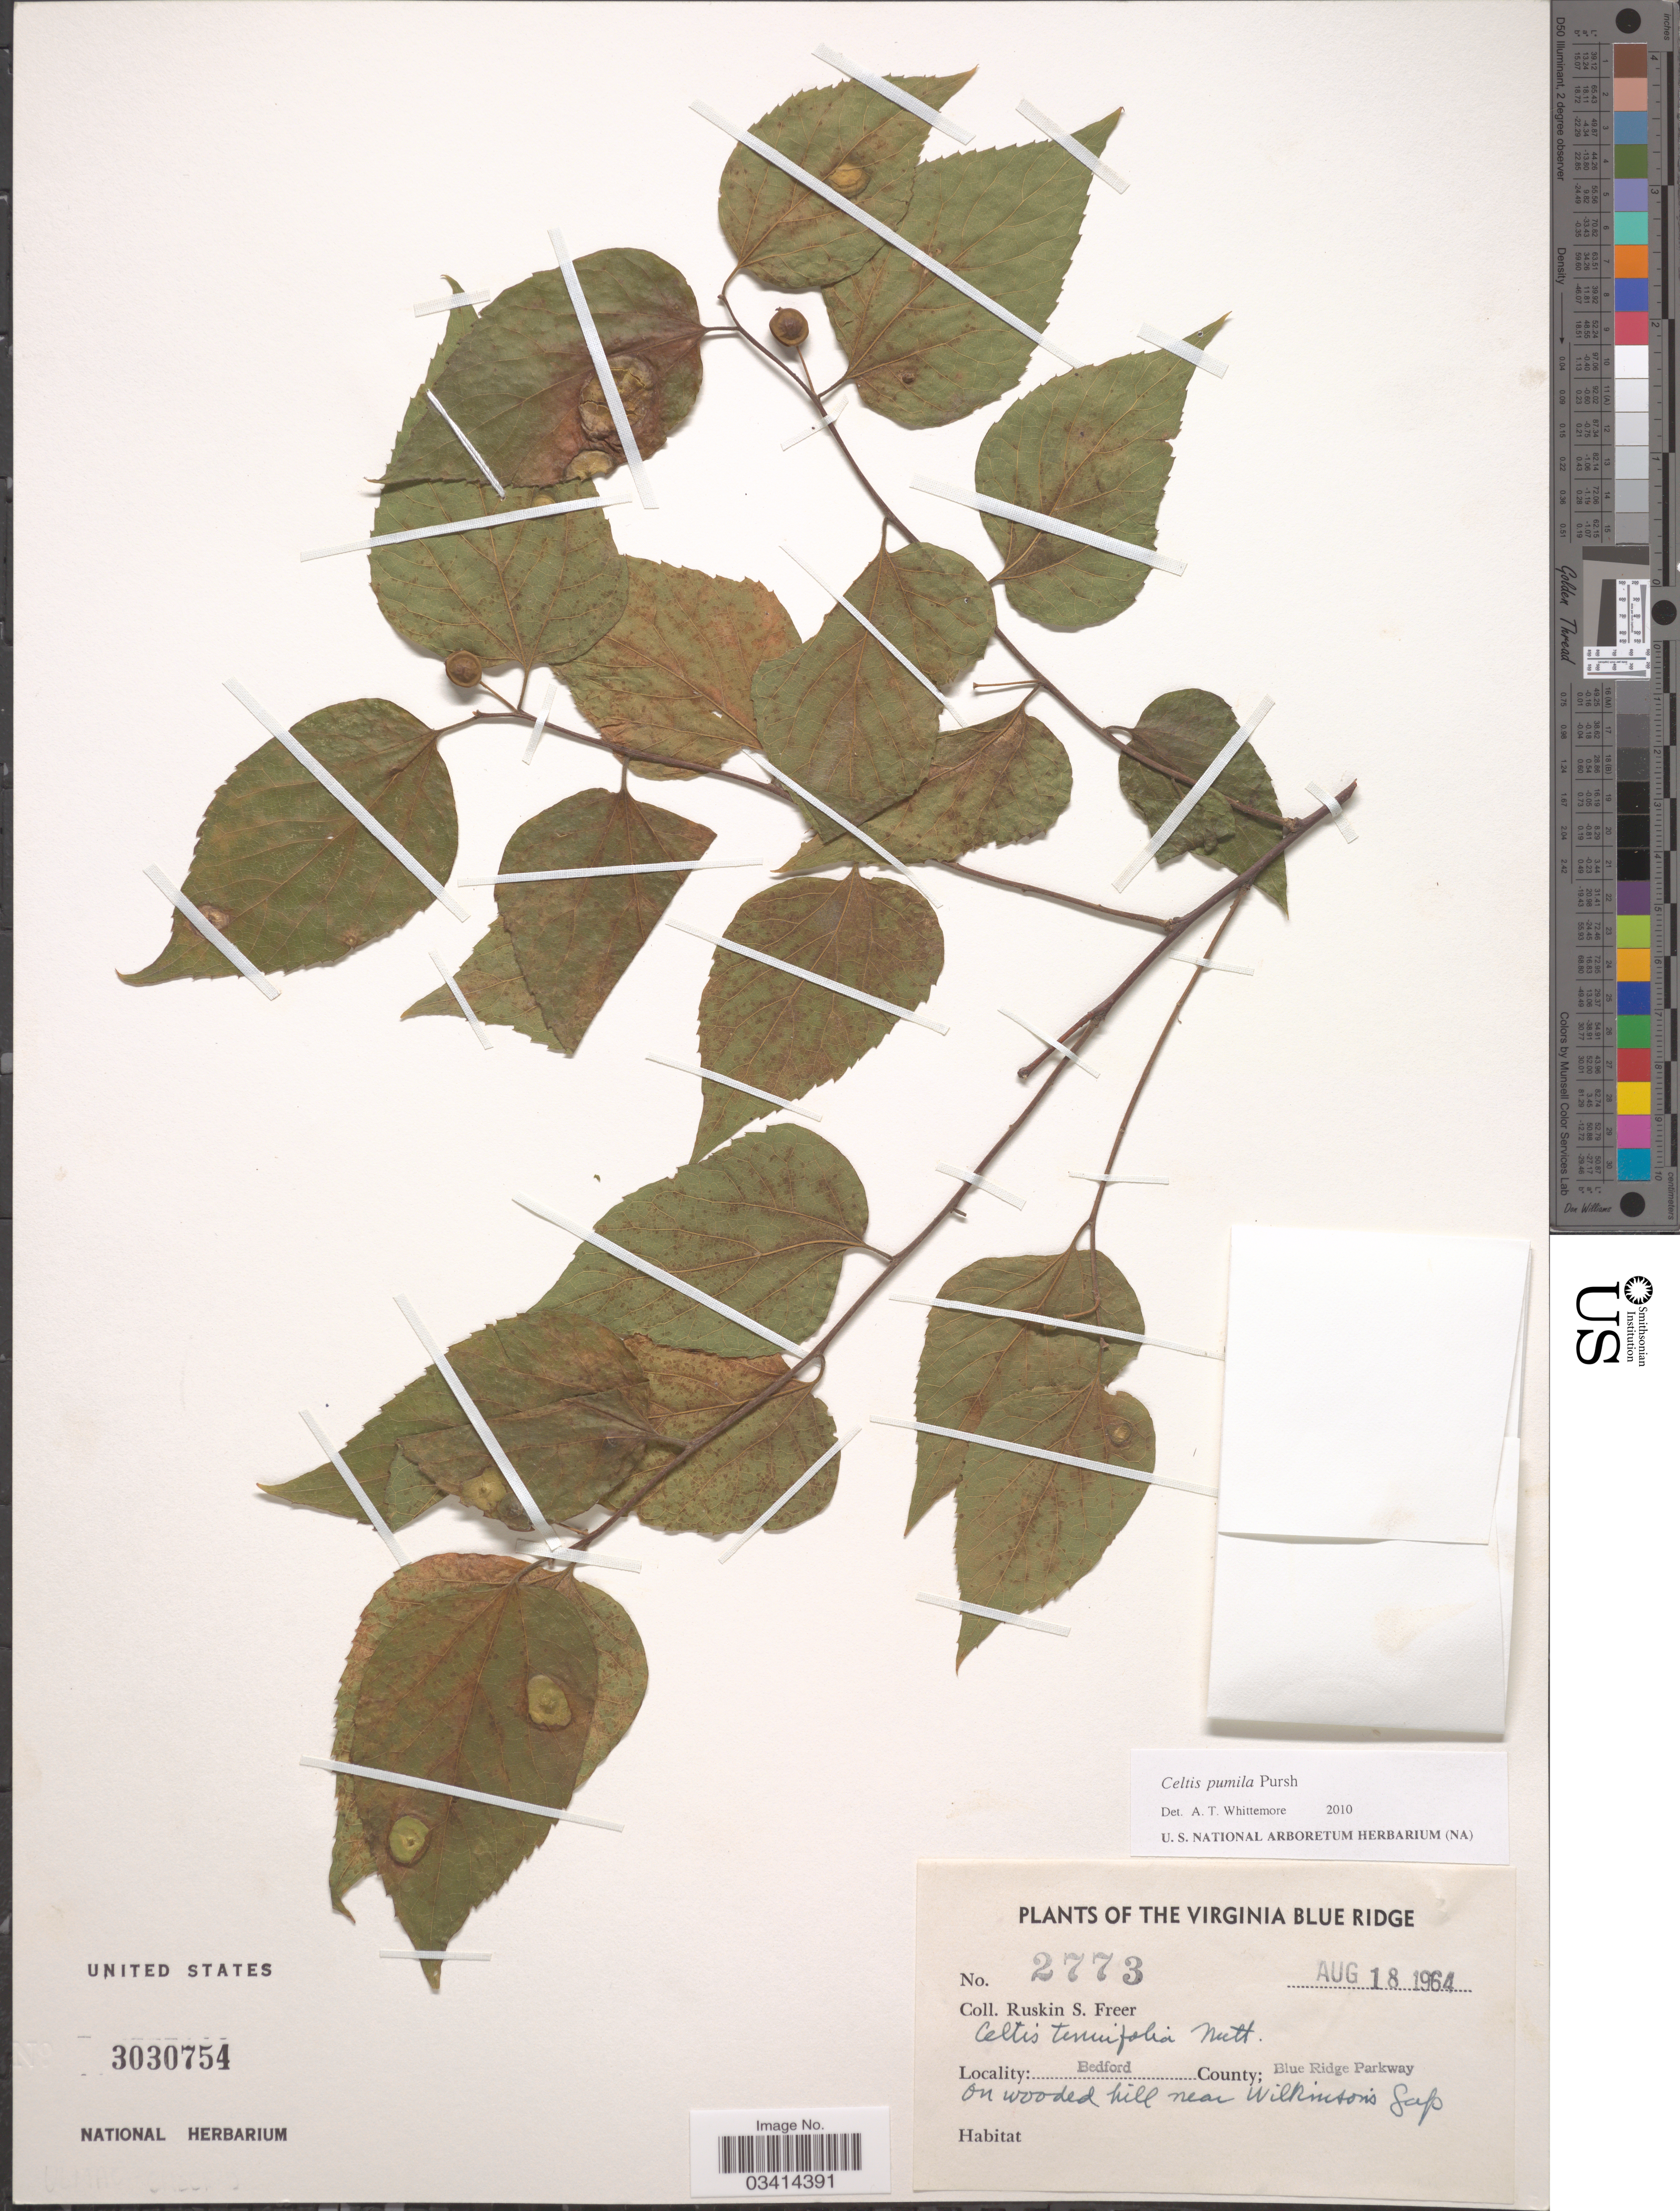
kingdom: Plantae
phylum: Tracheophyta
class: Magnoliopsida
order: Rosales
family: Cannabaceae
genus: Celtis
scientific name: Celtis tenuifolia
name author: Nutt.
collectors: R. Freer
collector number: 2773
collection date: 1964-08-18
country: United States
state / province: Virginia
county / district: Bedford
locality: Virginia Blue Ridge. Bedford County; Blue Ridge Parkway. On wooded hill near Wilkinson's Gap.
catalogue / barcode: US 3030754